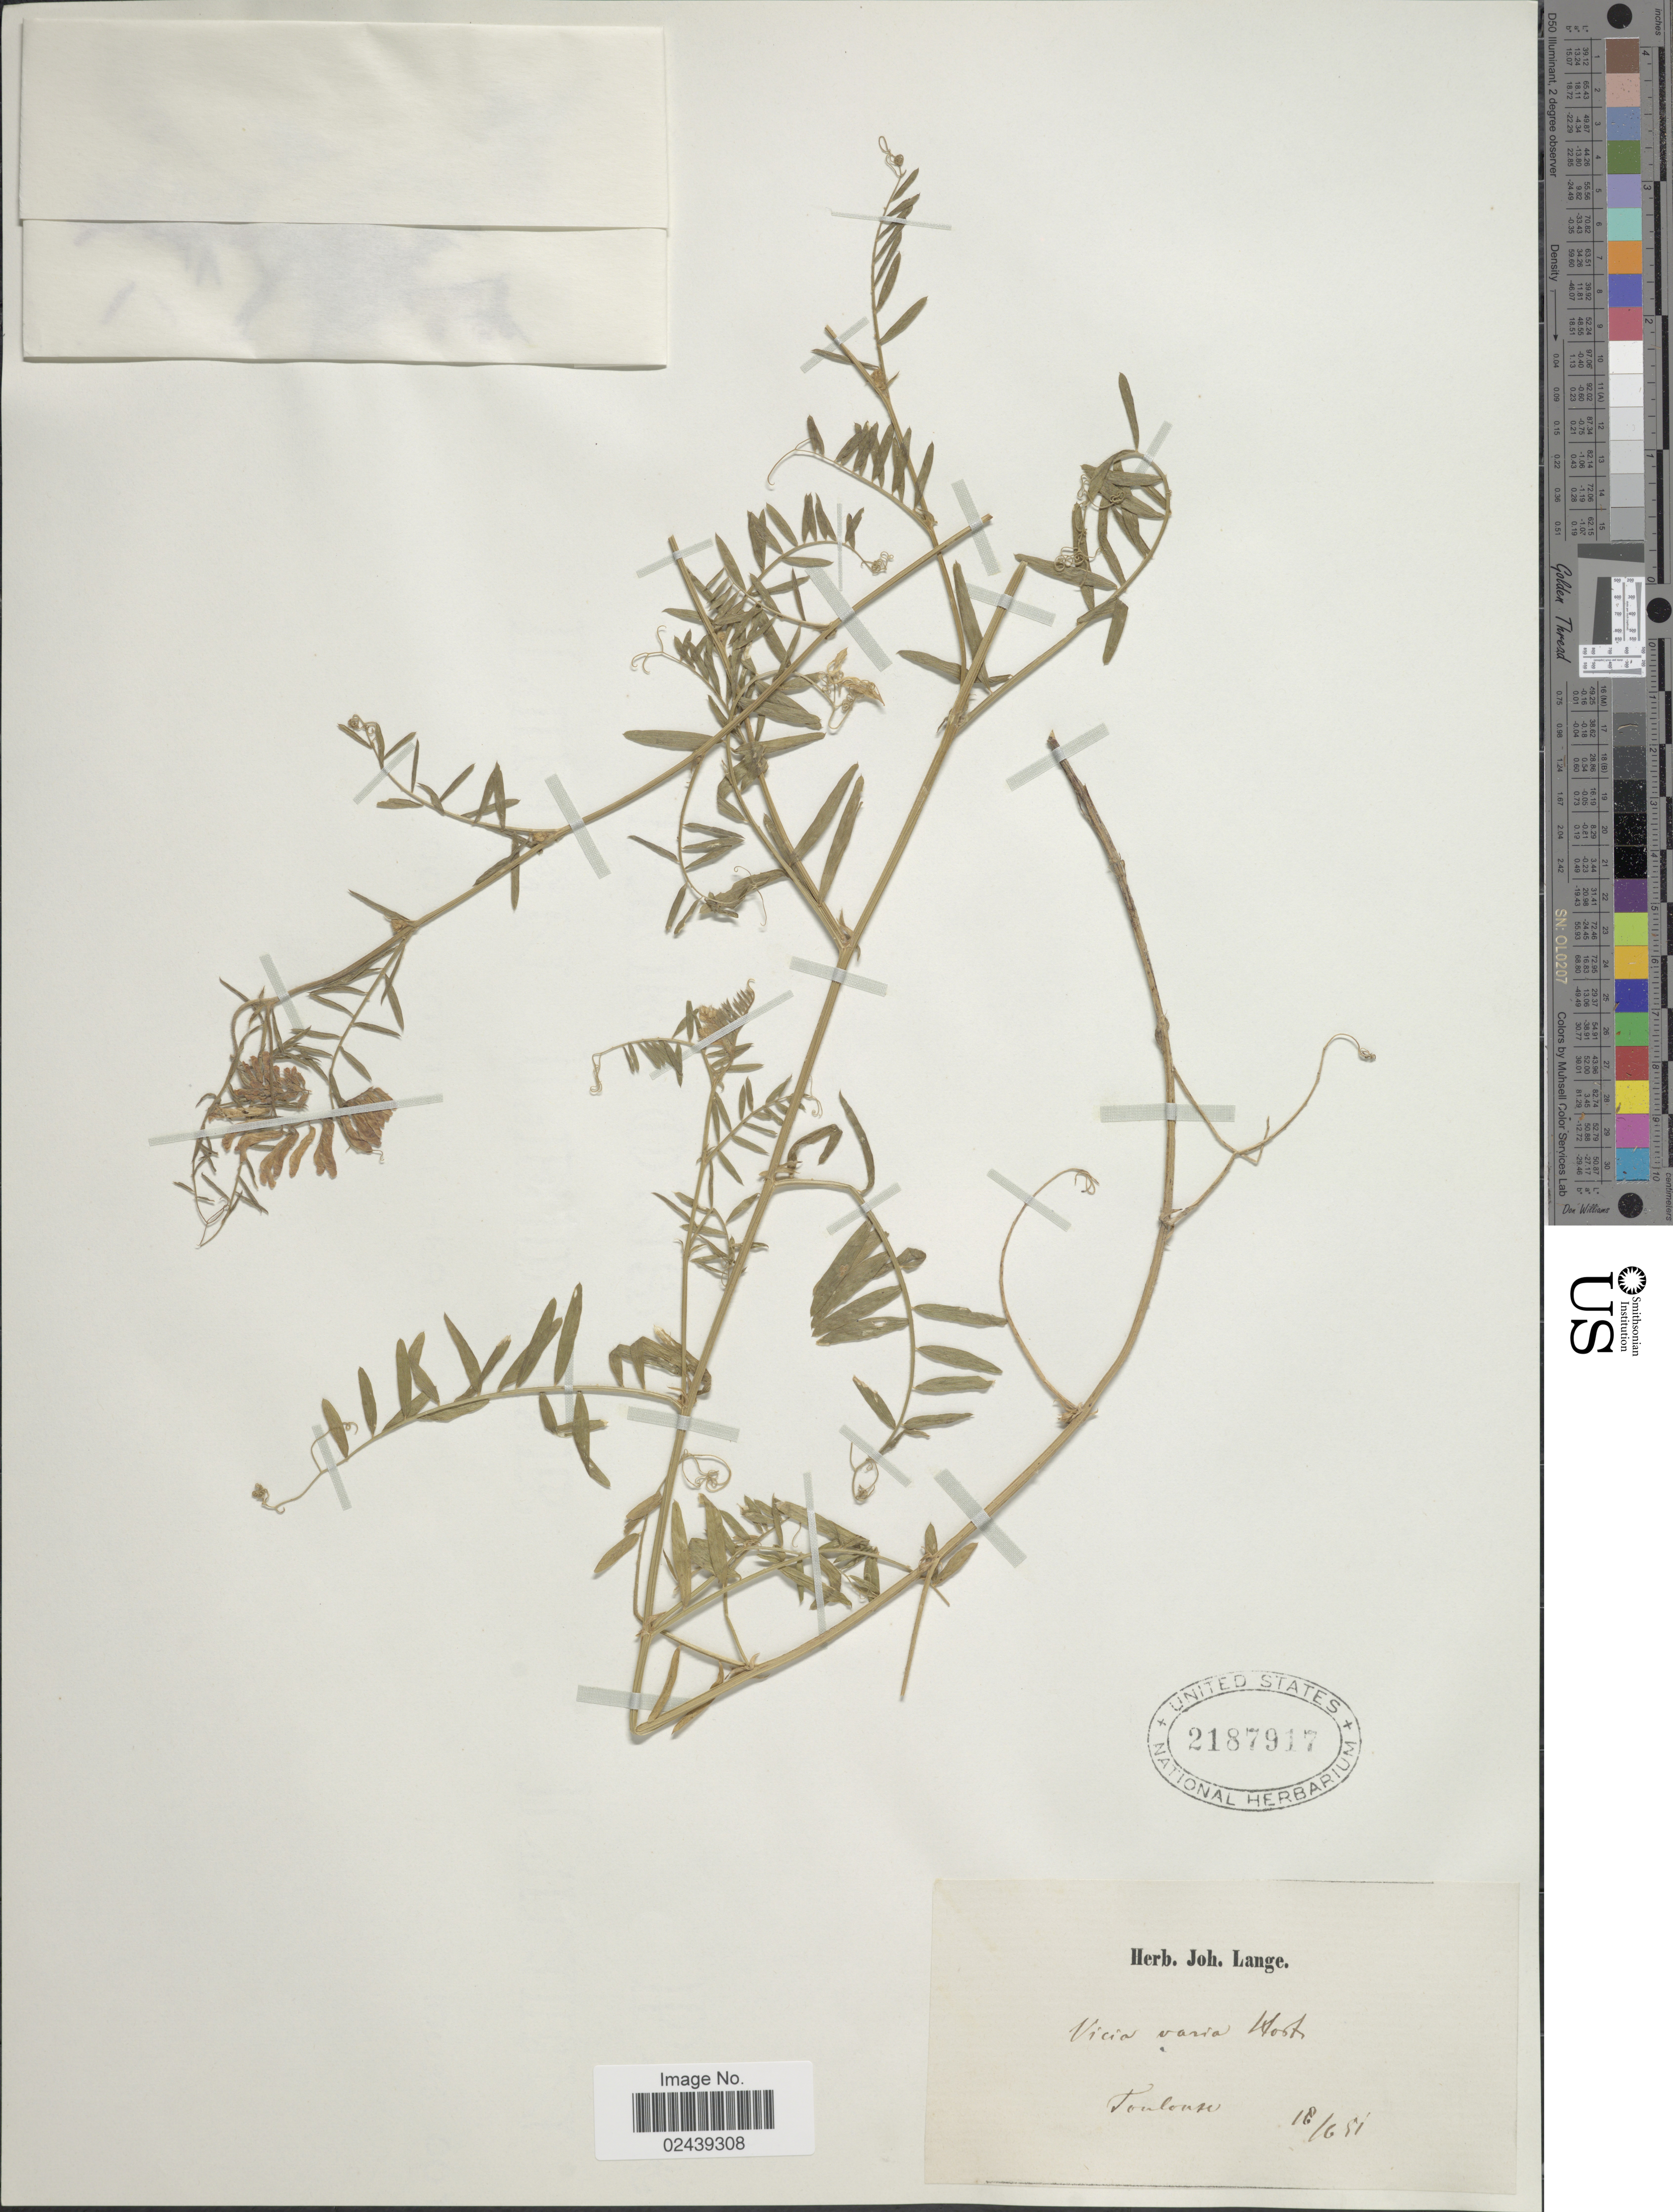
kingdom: Plantae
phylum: Tracheophyta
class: Magnoliopsida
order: Fabales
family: Fabaceae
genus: Vicia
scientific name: Vicia varia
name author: Host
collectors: ex herb. Joh. Lange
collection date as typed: Transcribed d/m/y: 16/6/51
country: France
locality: Toulon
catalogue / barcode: US 2187917